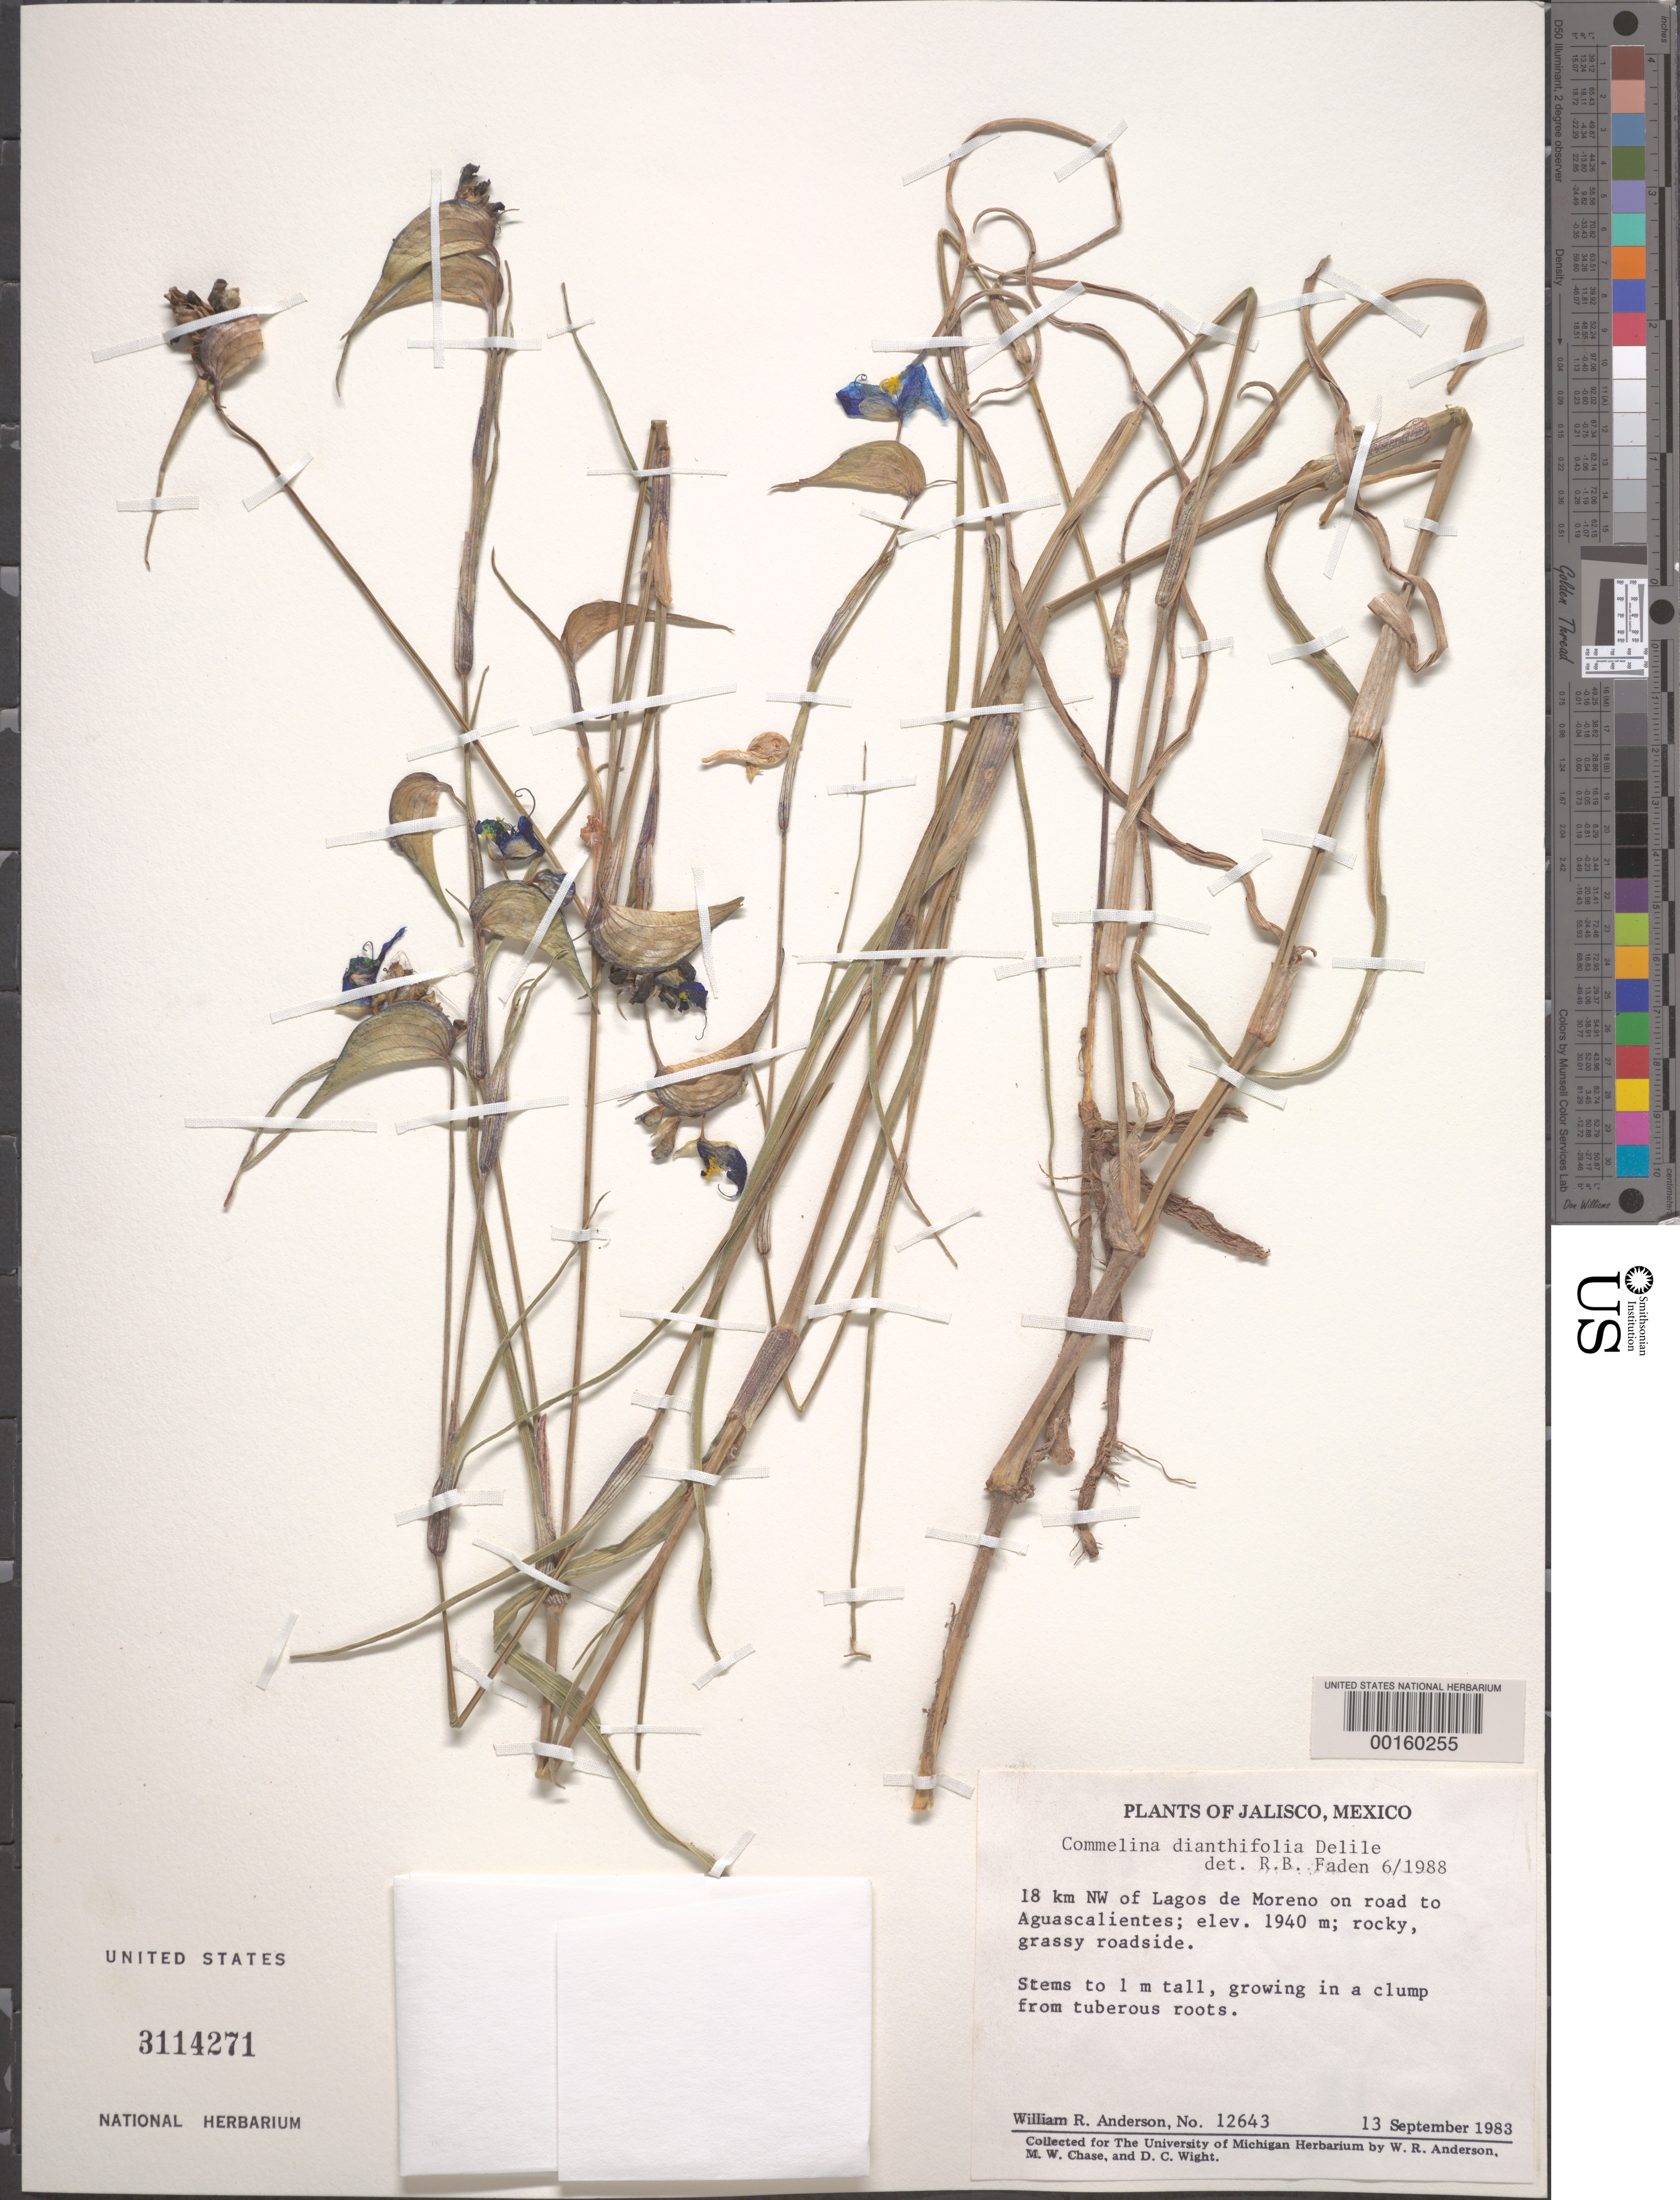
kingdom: Plantae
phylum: Tracheophyta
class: Liliopsida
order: Commelinales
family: Commelinaceae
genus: Commelina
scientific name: Commelina dianthifolia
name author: Redouté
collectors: W. R. Anderson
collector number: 12643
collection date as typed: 13 Sep 1983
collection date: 1983-09-13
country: Mexico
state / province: Jalisco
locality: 18 km NW of Lagos de Moreno on road to Aguascalientes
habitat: Rocky, grassy roadside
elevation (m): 1940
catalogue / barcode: US 3114271